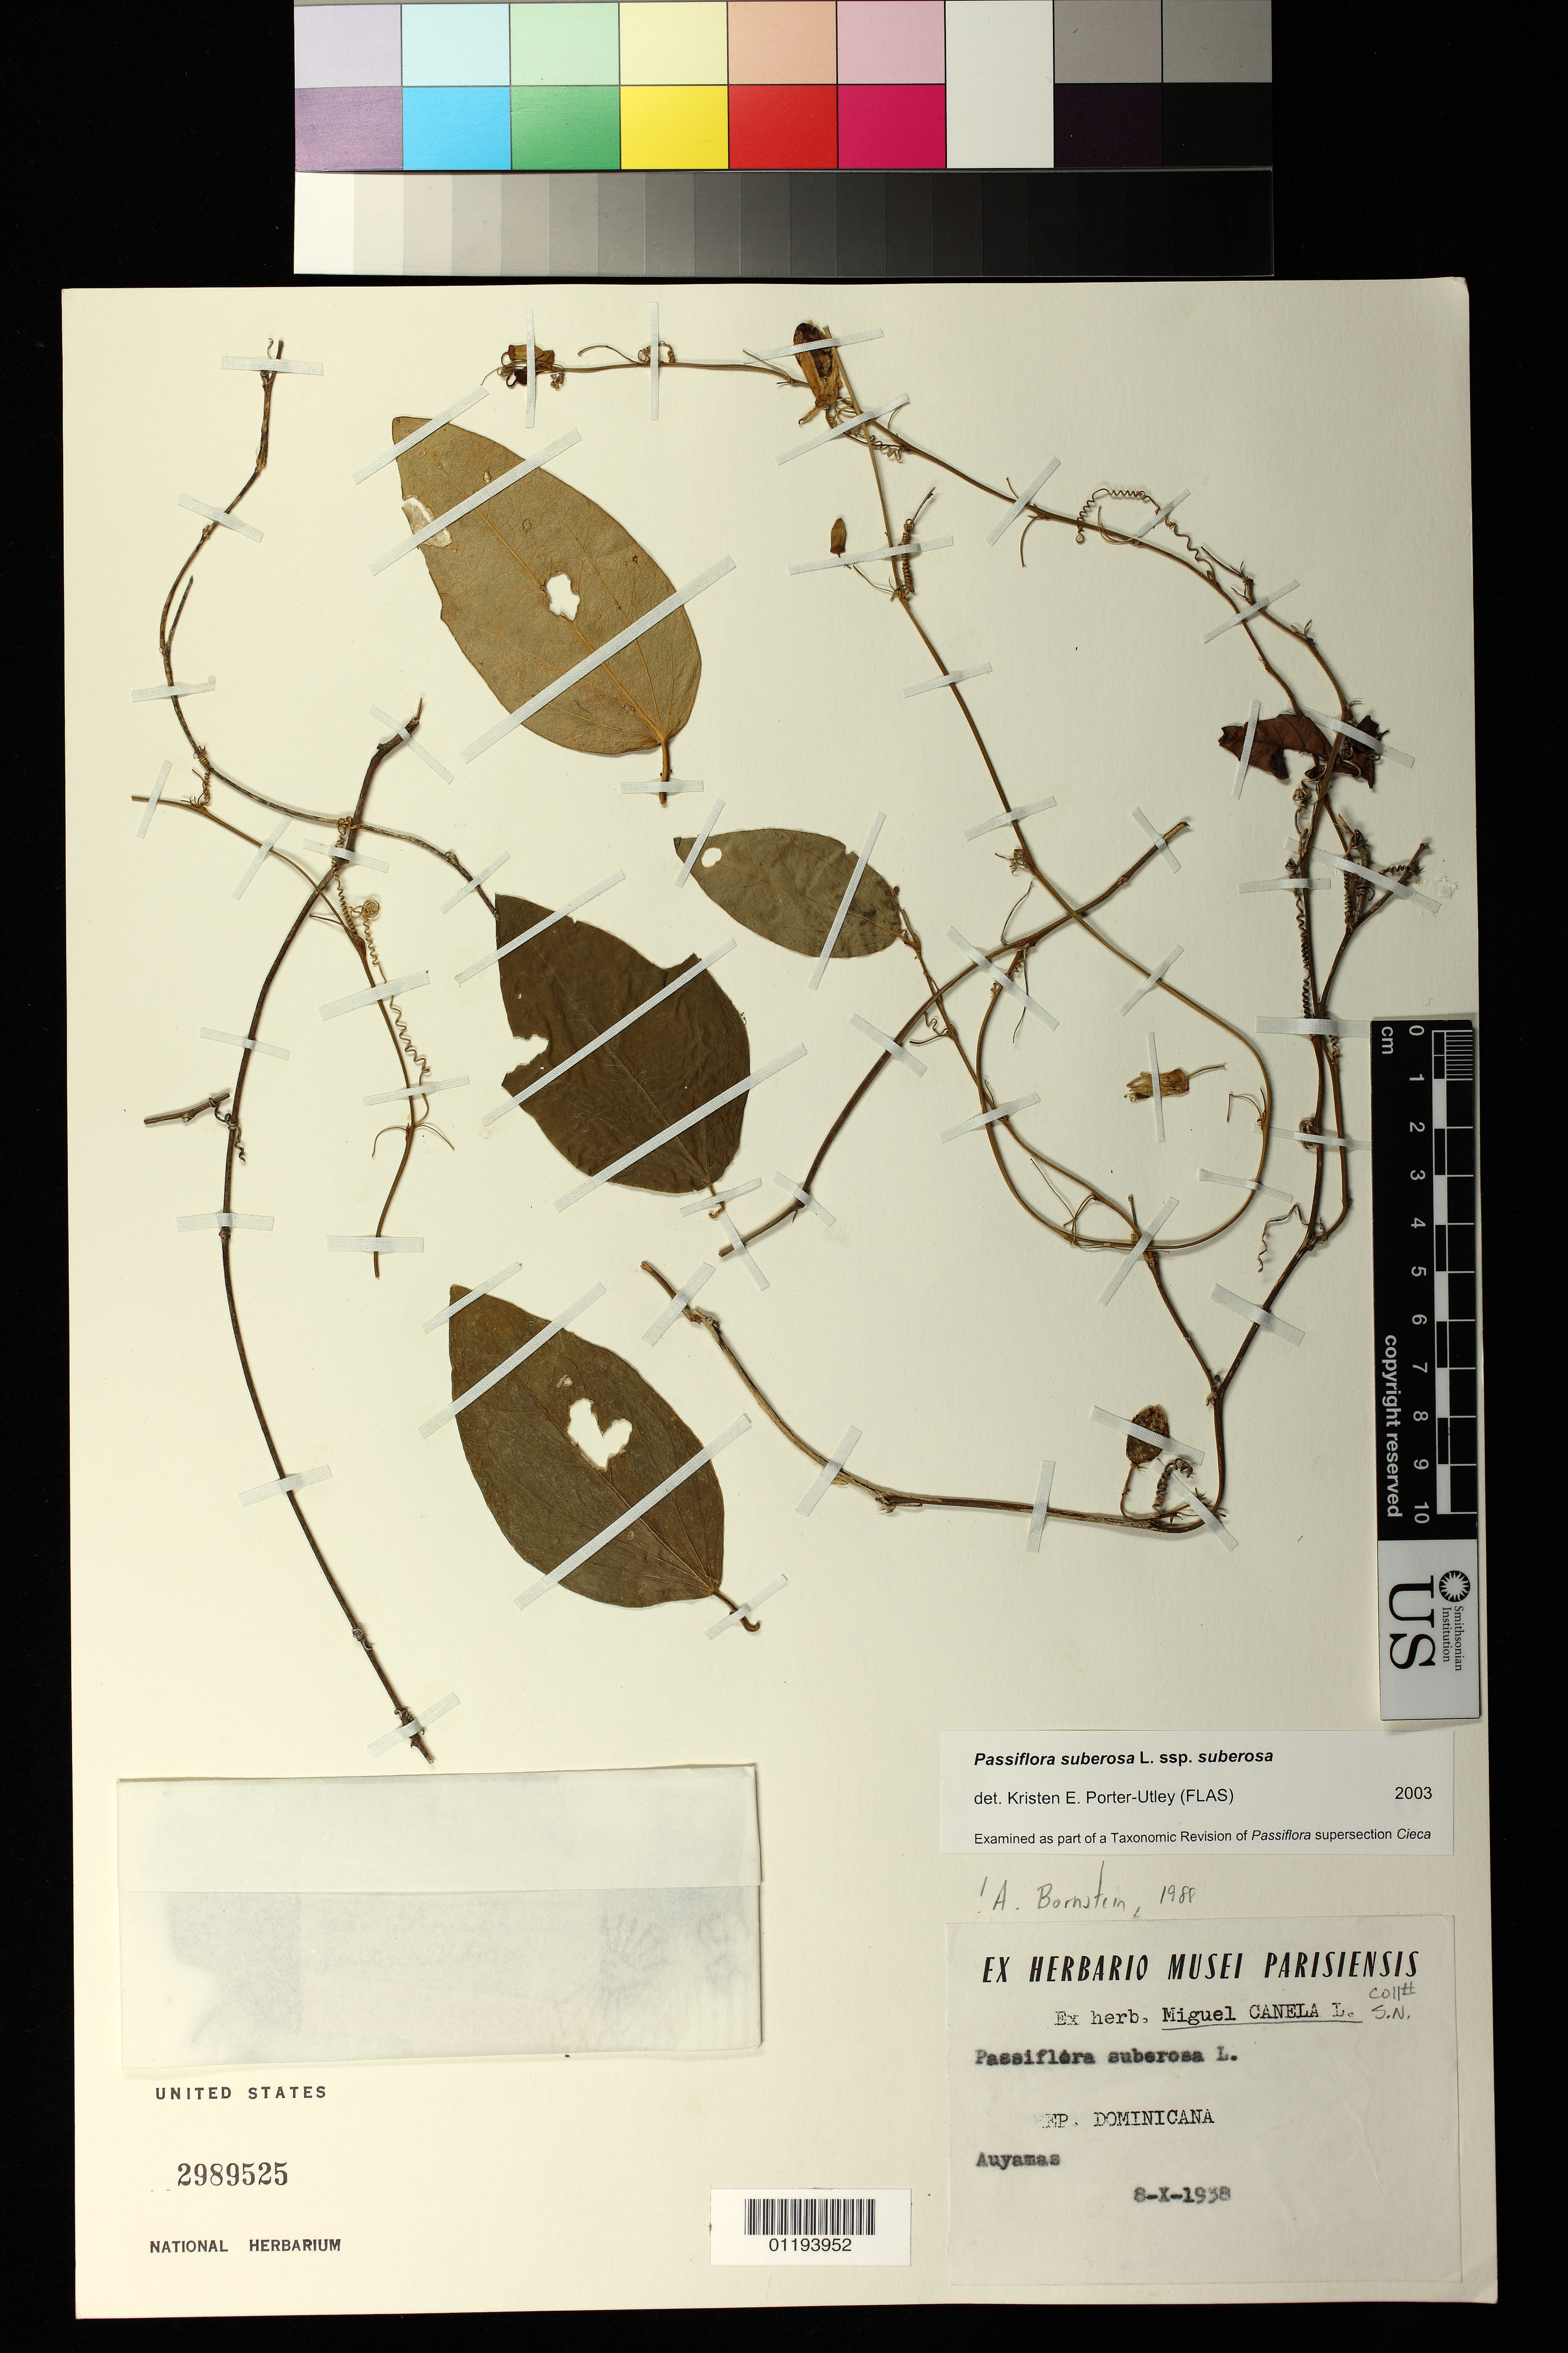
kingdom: Plantae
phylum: Tracheophyta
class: Magnoliopsida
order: Malpighiales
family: Passifloraceae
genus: Passiflora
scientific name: Passiflora suberosa subsp. suberosa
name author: L.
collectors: M. Canela Lazaro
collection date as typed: Oct 8 1938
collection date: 1938-10-08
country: Dominican Republic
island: Hispaniola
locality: Auyamas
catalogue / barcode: US 2989525